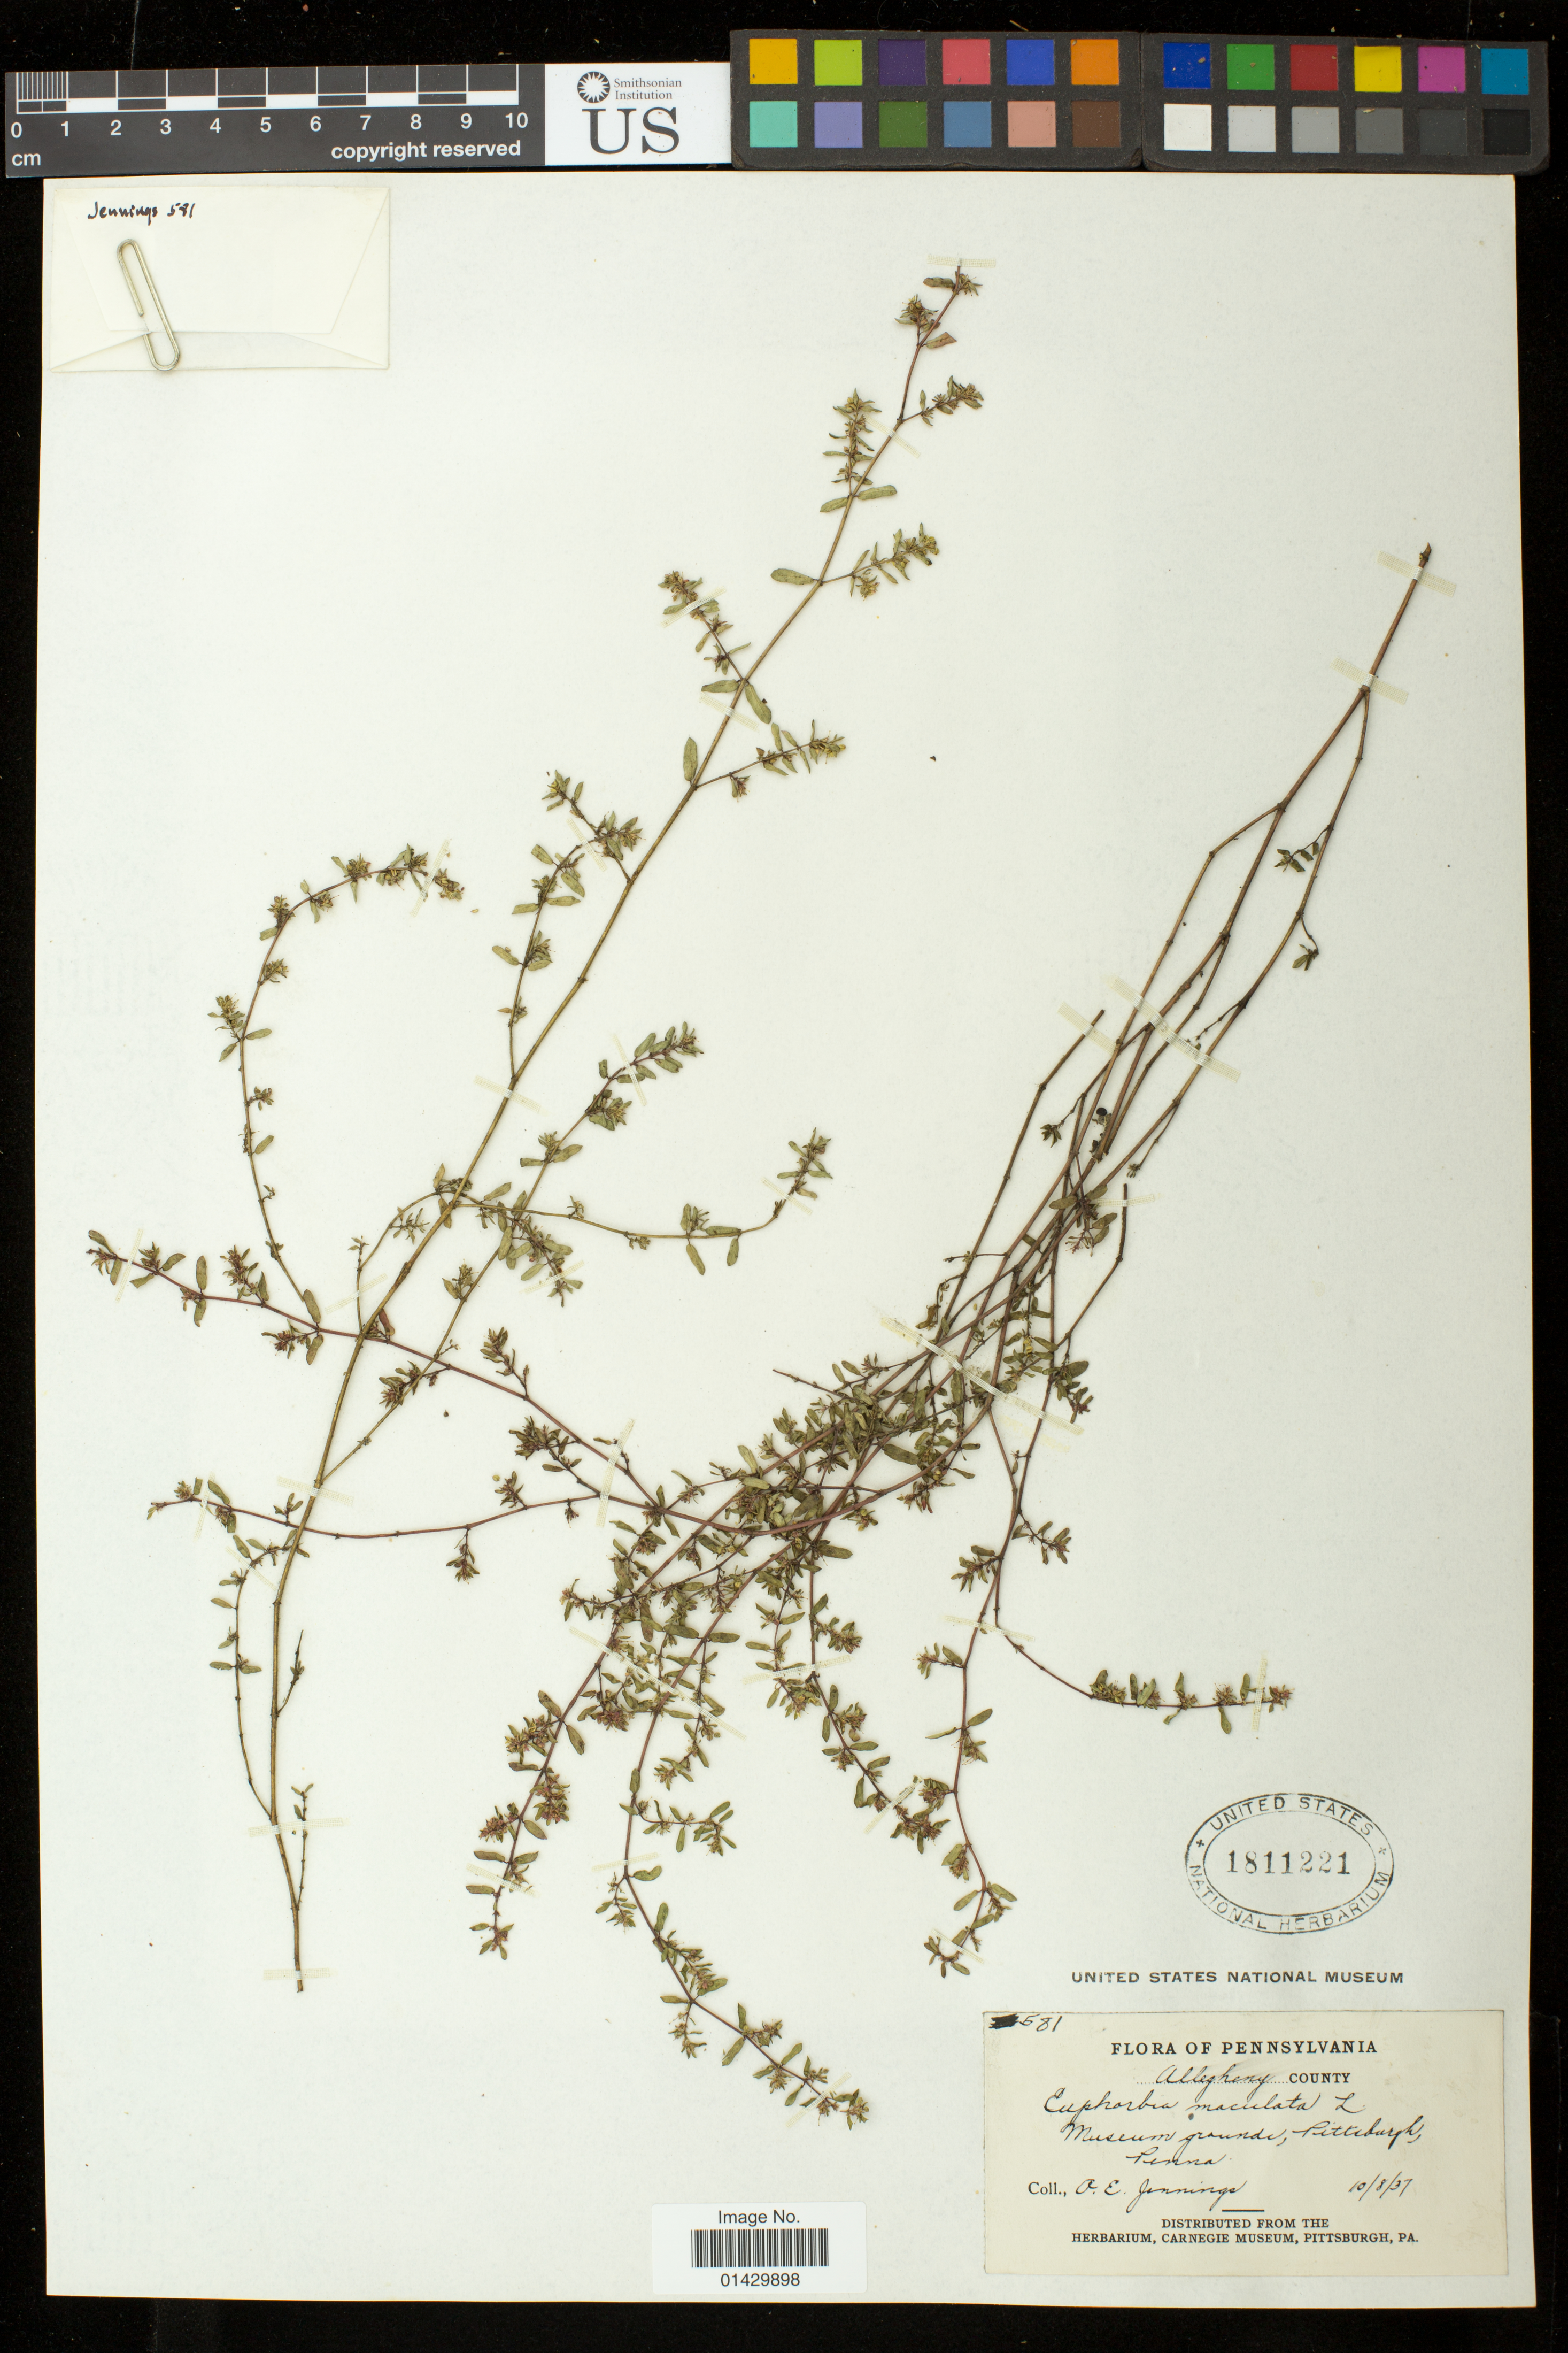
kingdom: Plantae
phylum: Tracheophyta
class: Magnoliopsida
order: Malpighiales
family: Euphorbiaceae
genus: Euphorbia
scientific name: Euphorbia maculata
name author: L.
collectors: O. E. Jennings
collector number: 581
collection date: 1937-10-08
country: United States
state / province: Pennsylvania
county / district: Allegheny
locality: Museums grounds, Pittsburgh.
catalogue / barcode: US 1811221